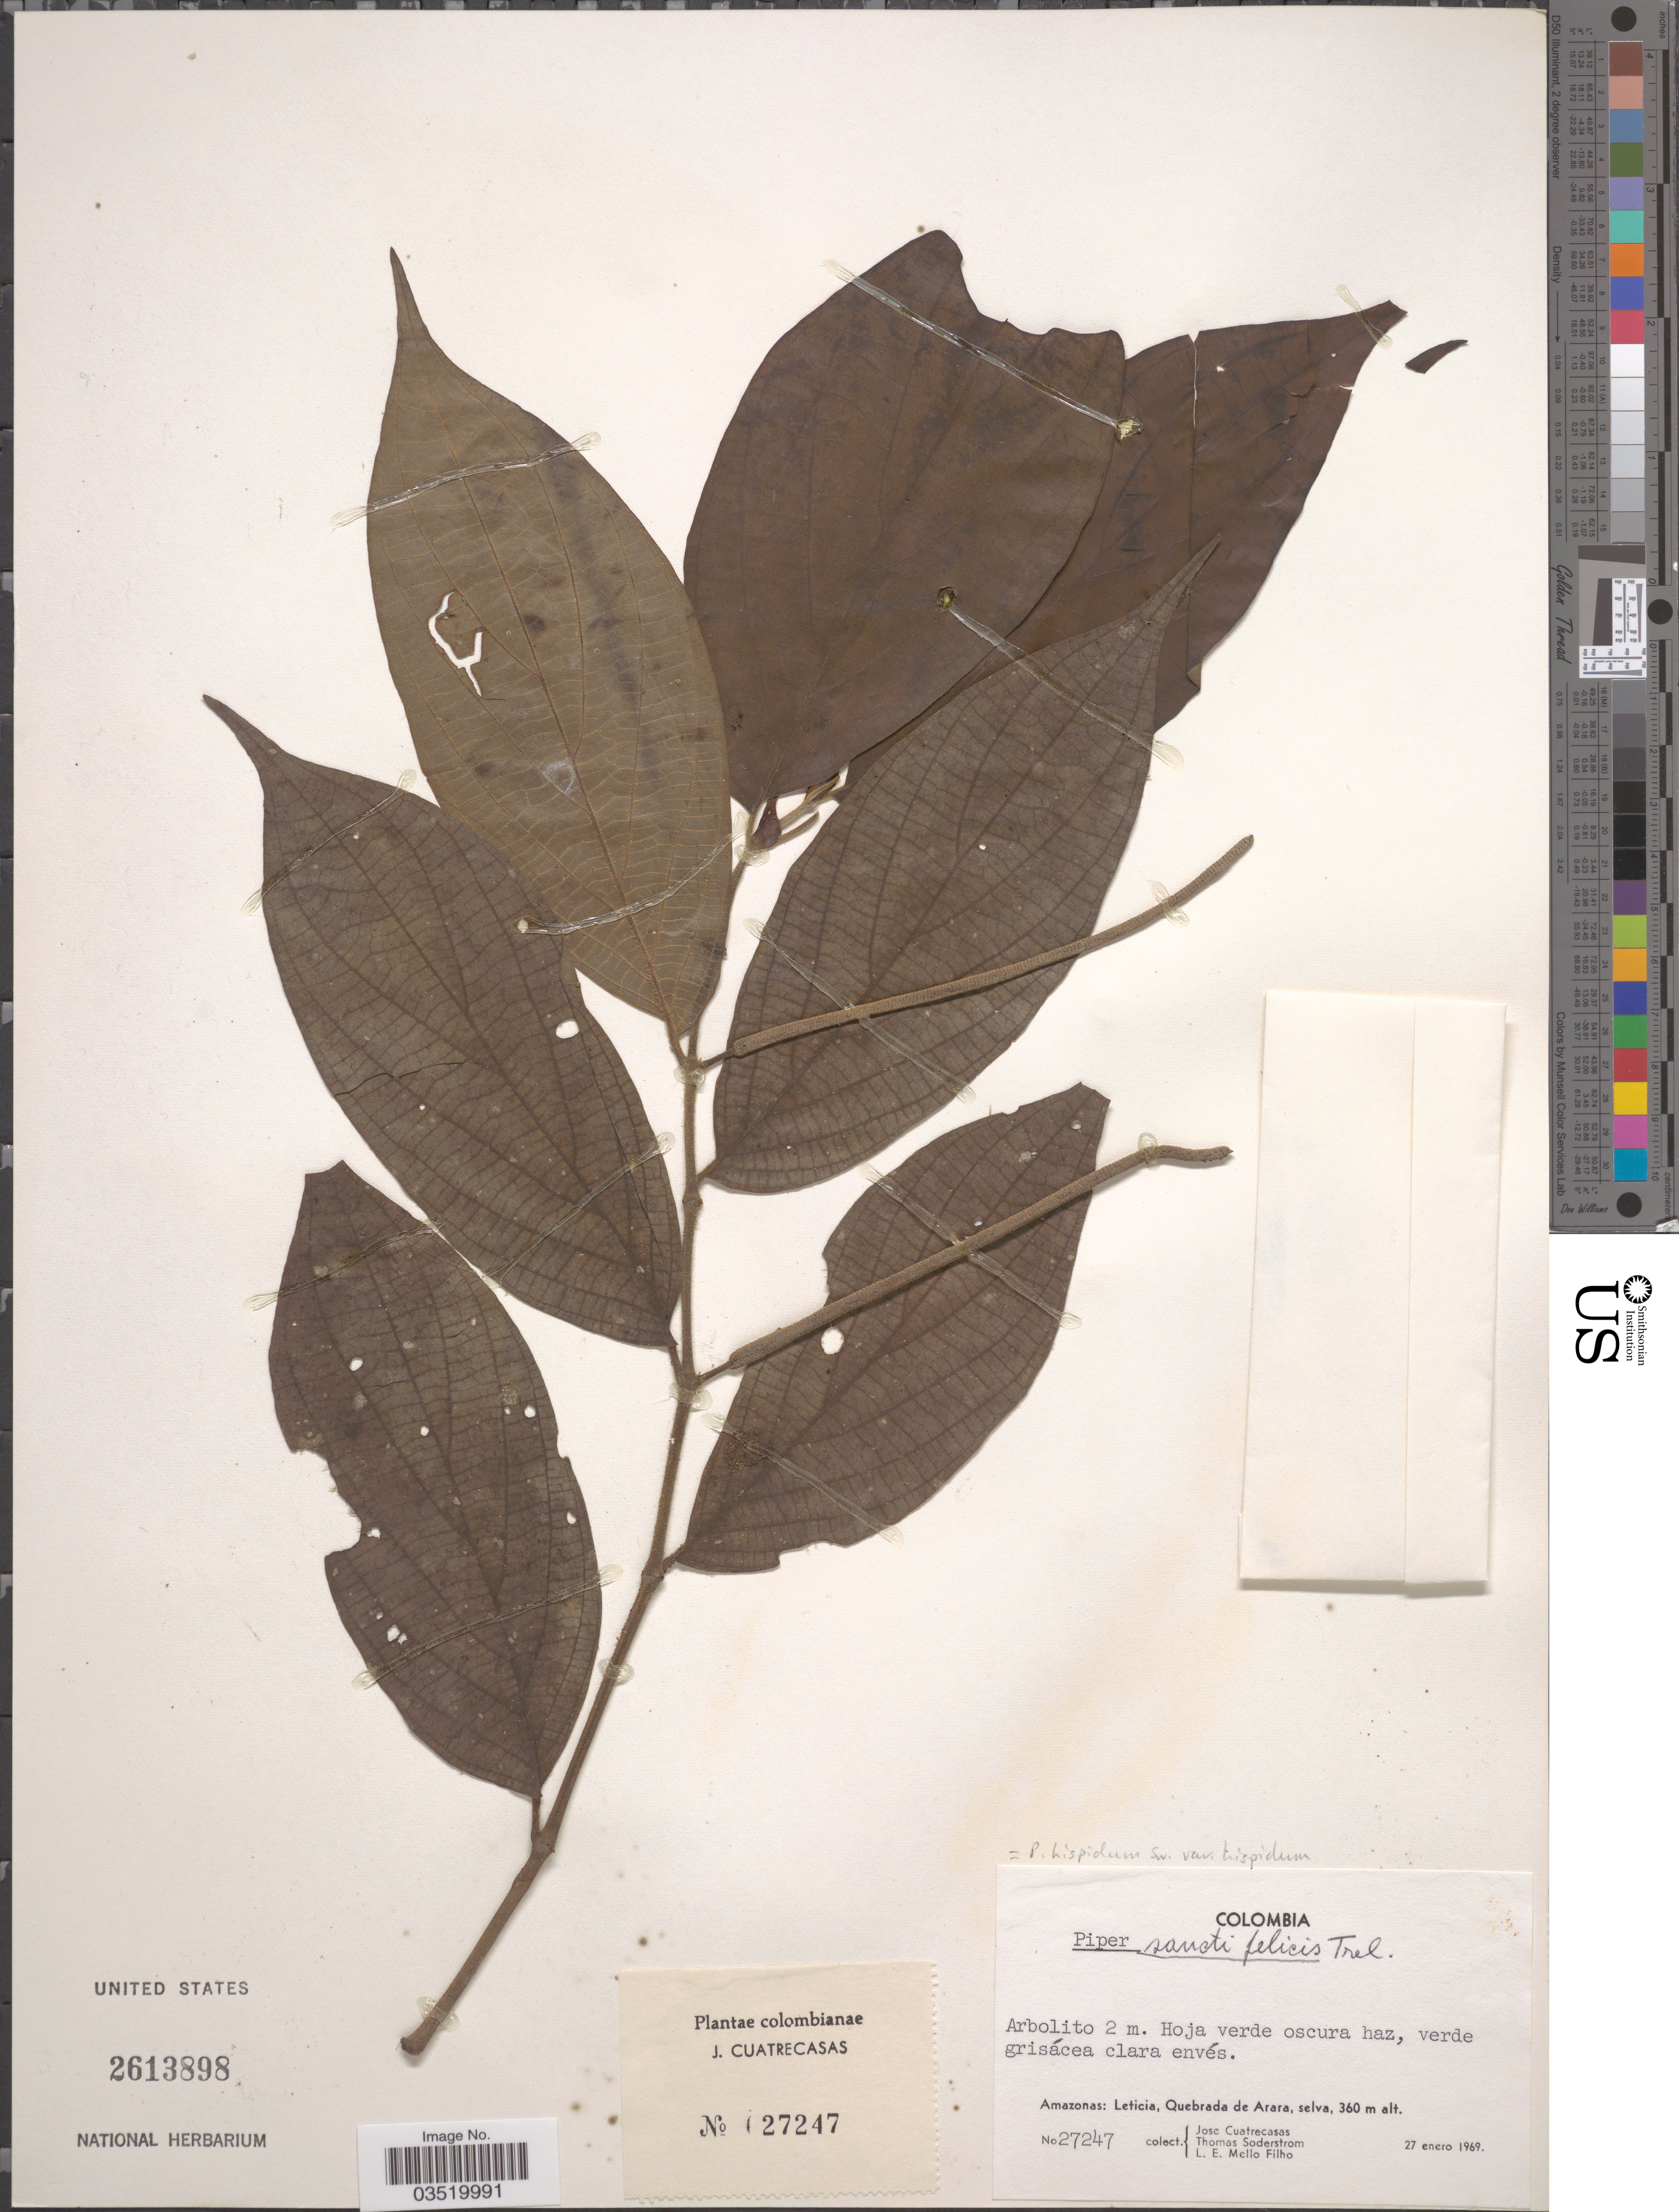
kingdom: Plantae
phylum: Tracheophyta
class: Magnoliopsida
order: Piperales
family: Piperaceae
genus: Piper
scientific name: Piper hispidum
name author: Sw.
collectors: J. Cuatrecasas, T. R. Soderstrom & L. Filho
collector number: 27247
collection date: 1969-01-27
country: Colombia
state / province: Amazônas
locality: Leticia, Quebrada de Arara.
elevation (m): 360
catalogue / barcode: US 2613898